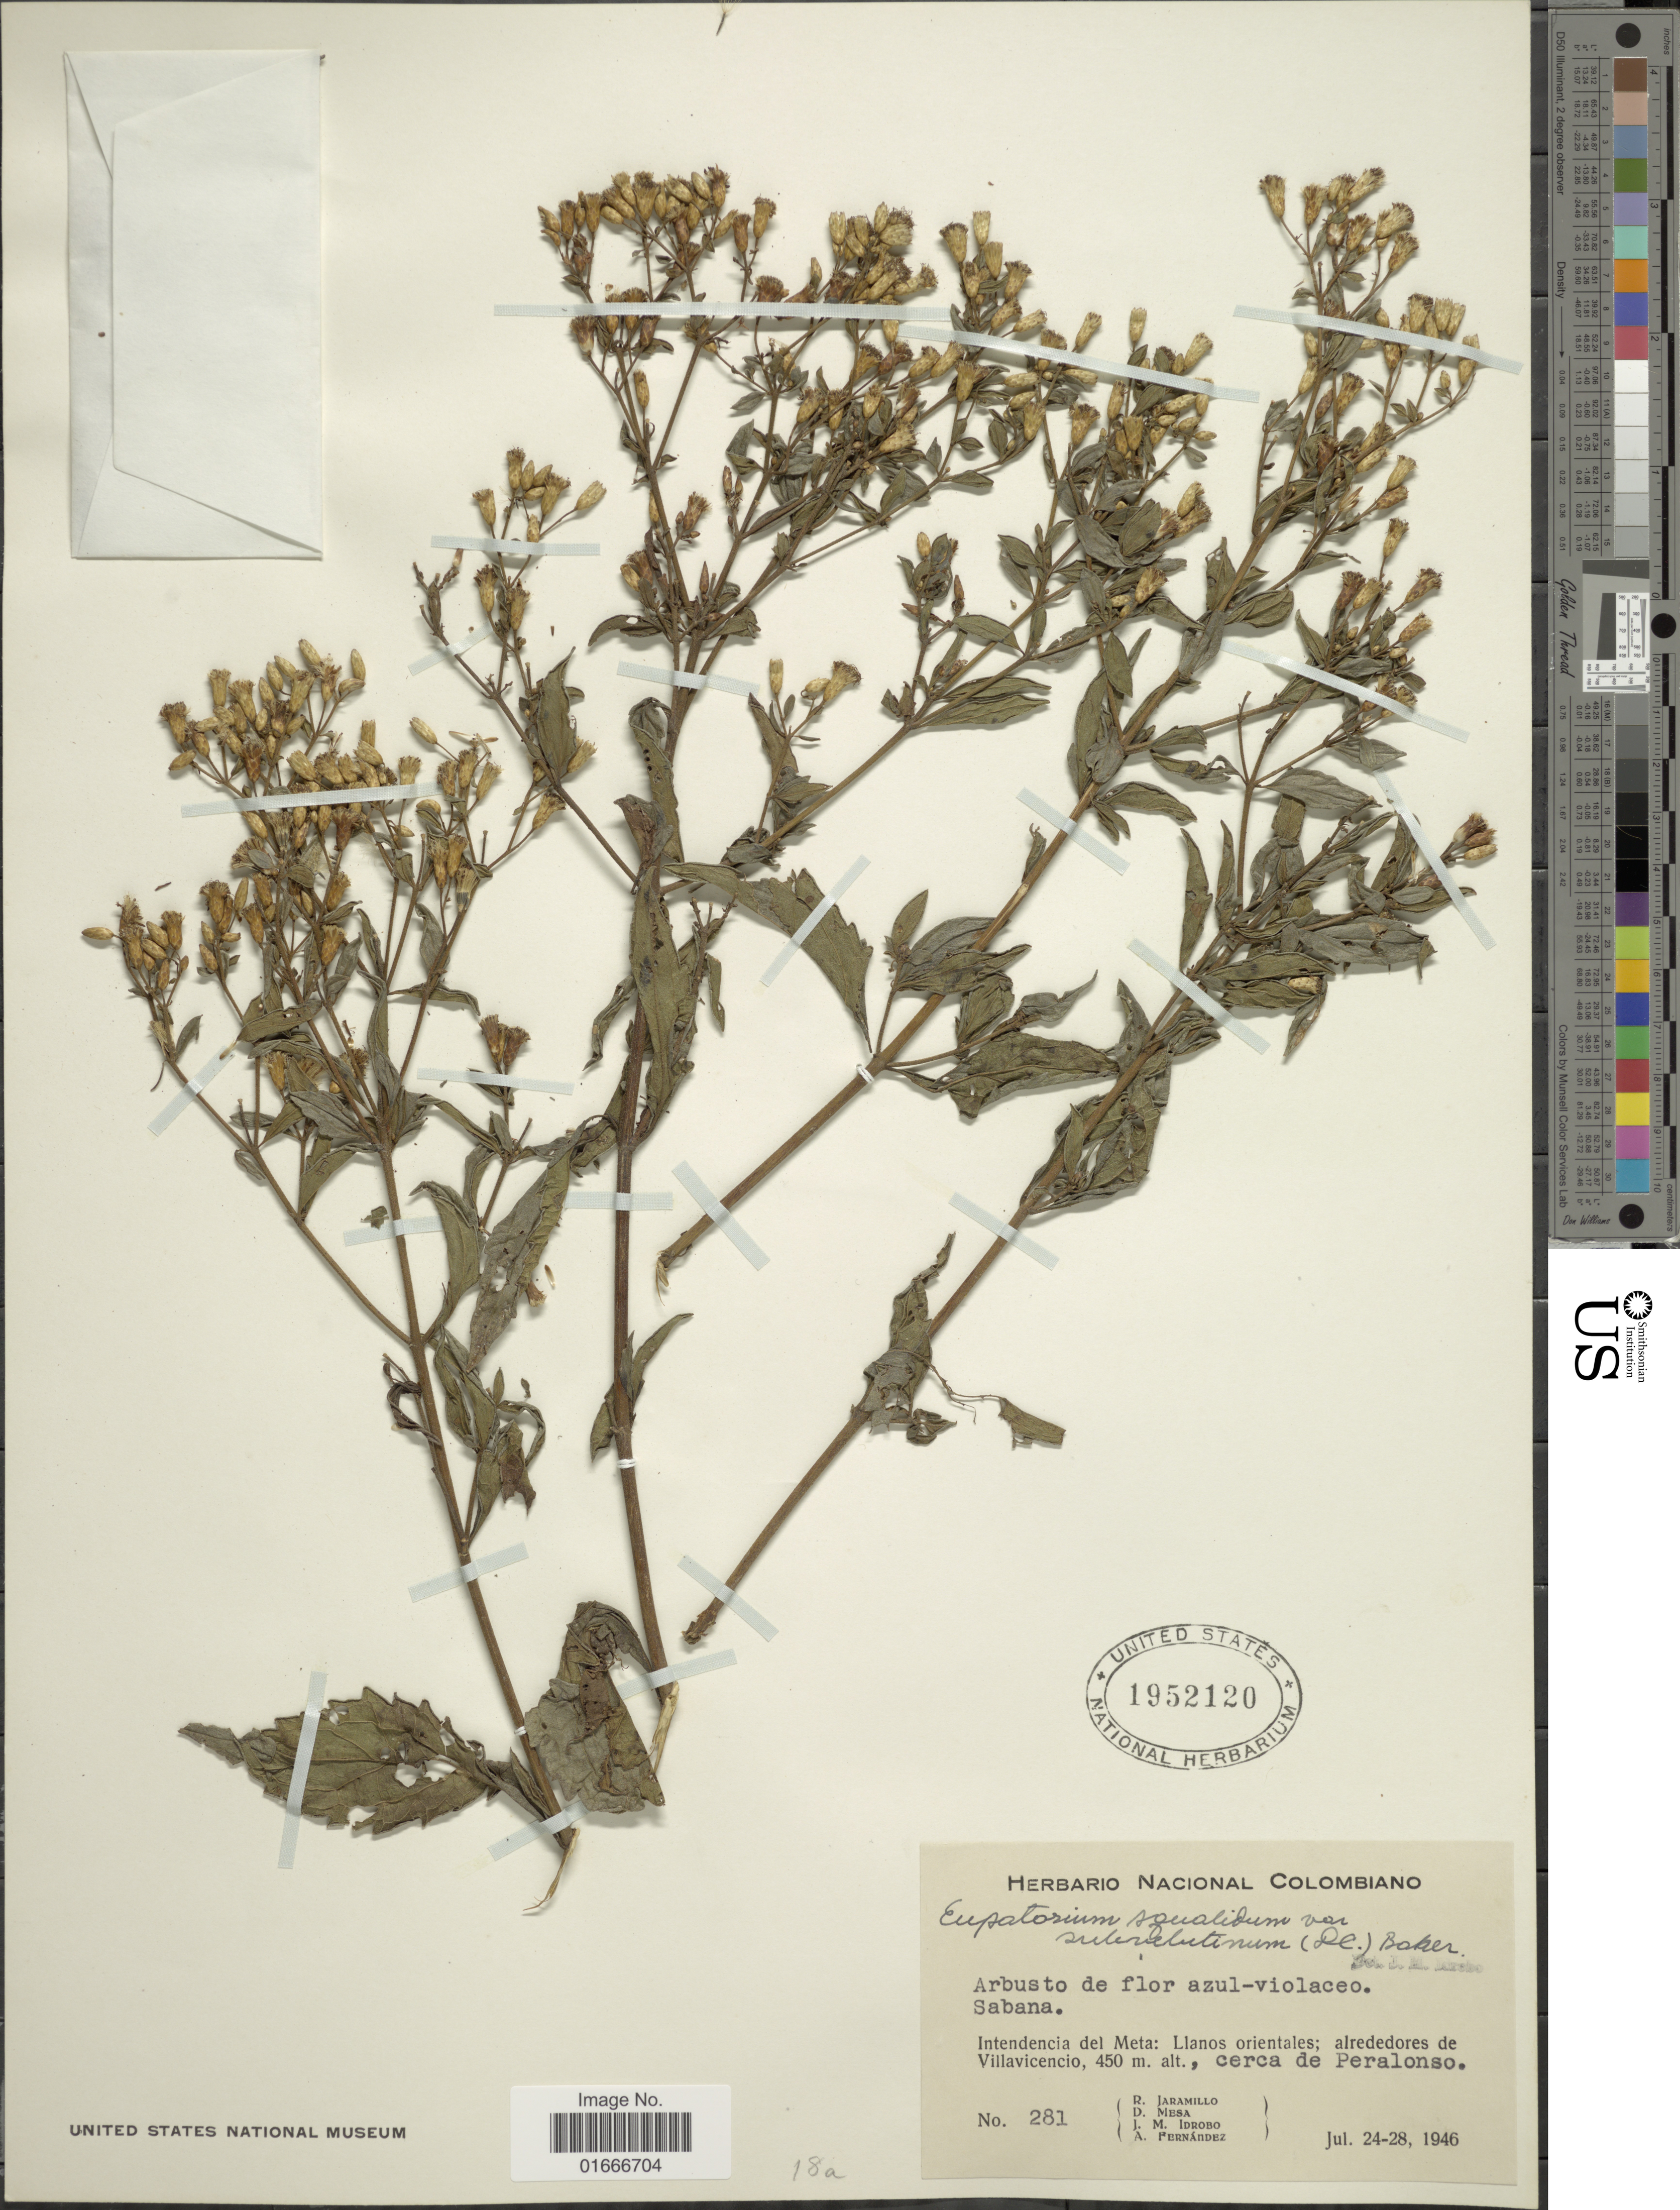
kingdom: Plantae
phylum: Tracheophyta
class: Magnoliopsida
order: Asterales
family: Asteraceae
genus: Chromolaena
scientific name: Chromolaena squalida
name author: (DC.) R.M. King & H. Rob.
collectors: R. Jaramillo M., D. Mesa, J. M. Idrobo & A. Fernández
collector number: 281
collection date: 1946-07-24/1946-07-28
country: Colombia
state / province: Meta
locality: Intendencia del Meta, Llanos orientales, alrededores de Villavicencio, cerca de Peralonso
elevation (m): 450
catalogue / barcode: US 1952120